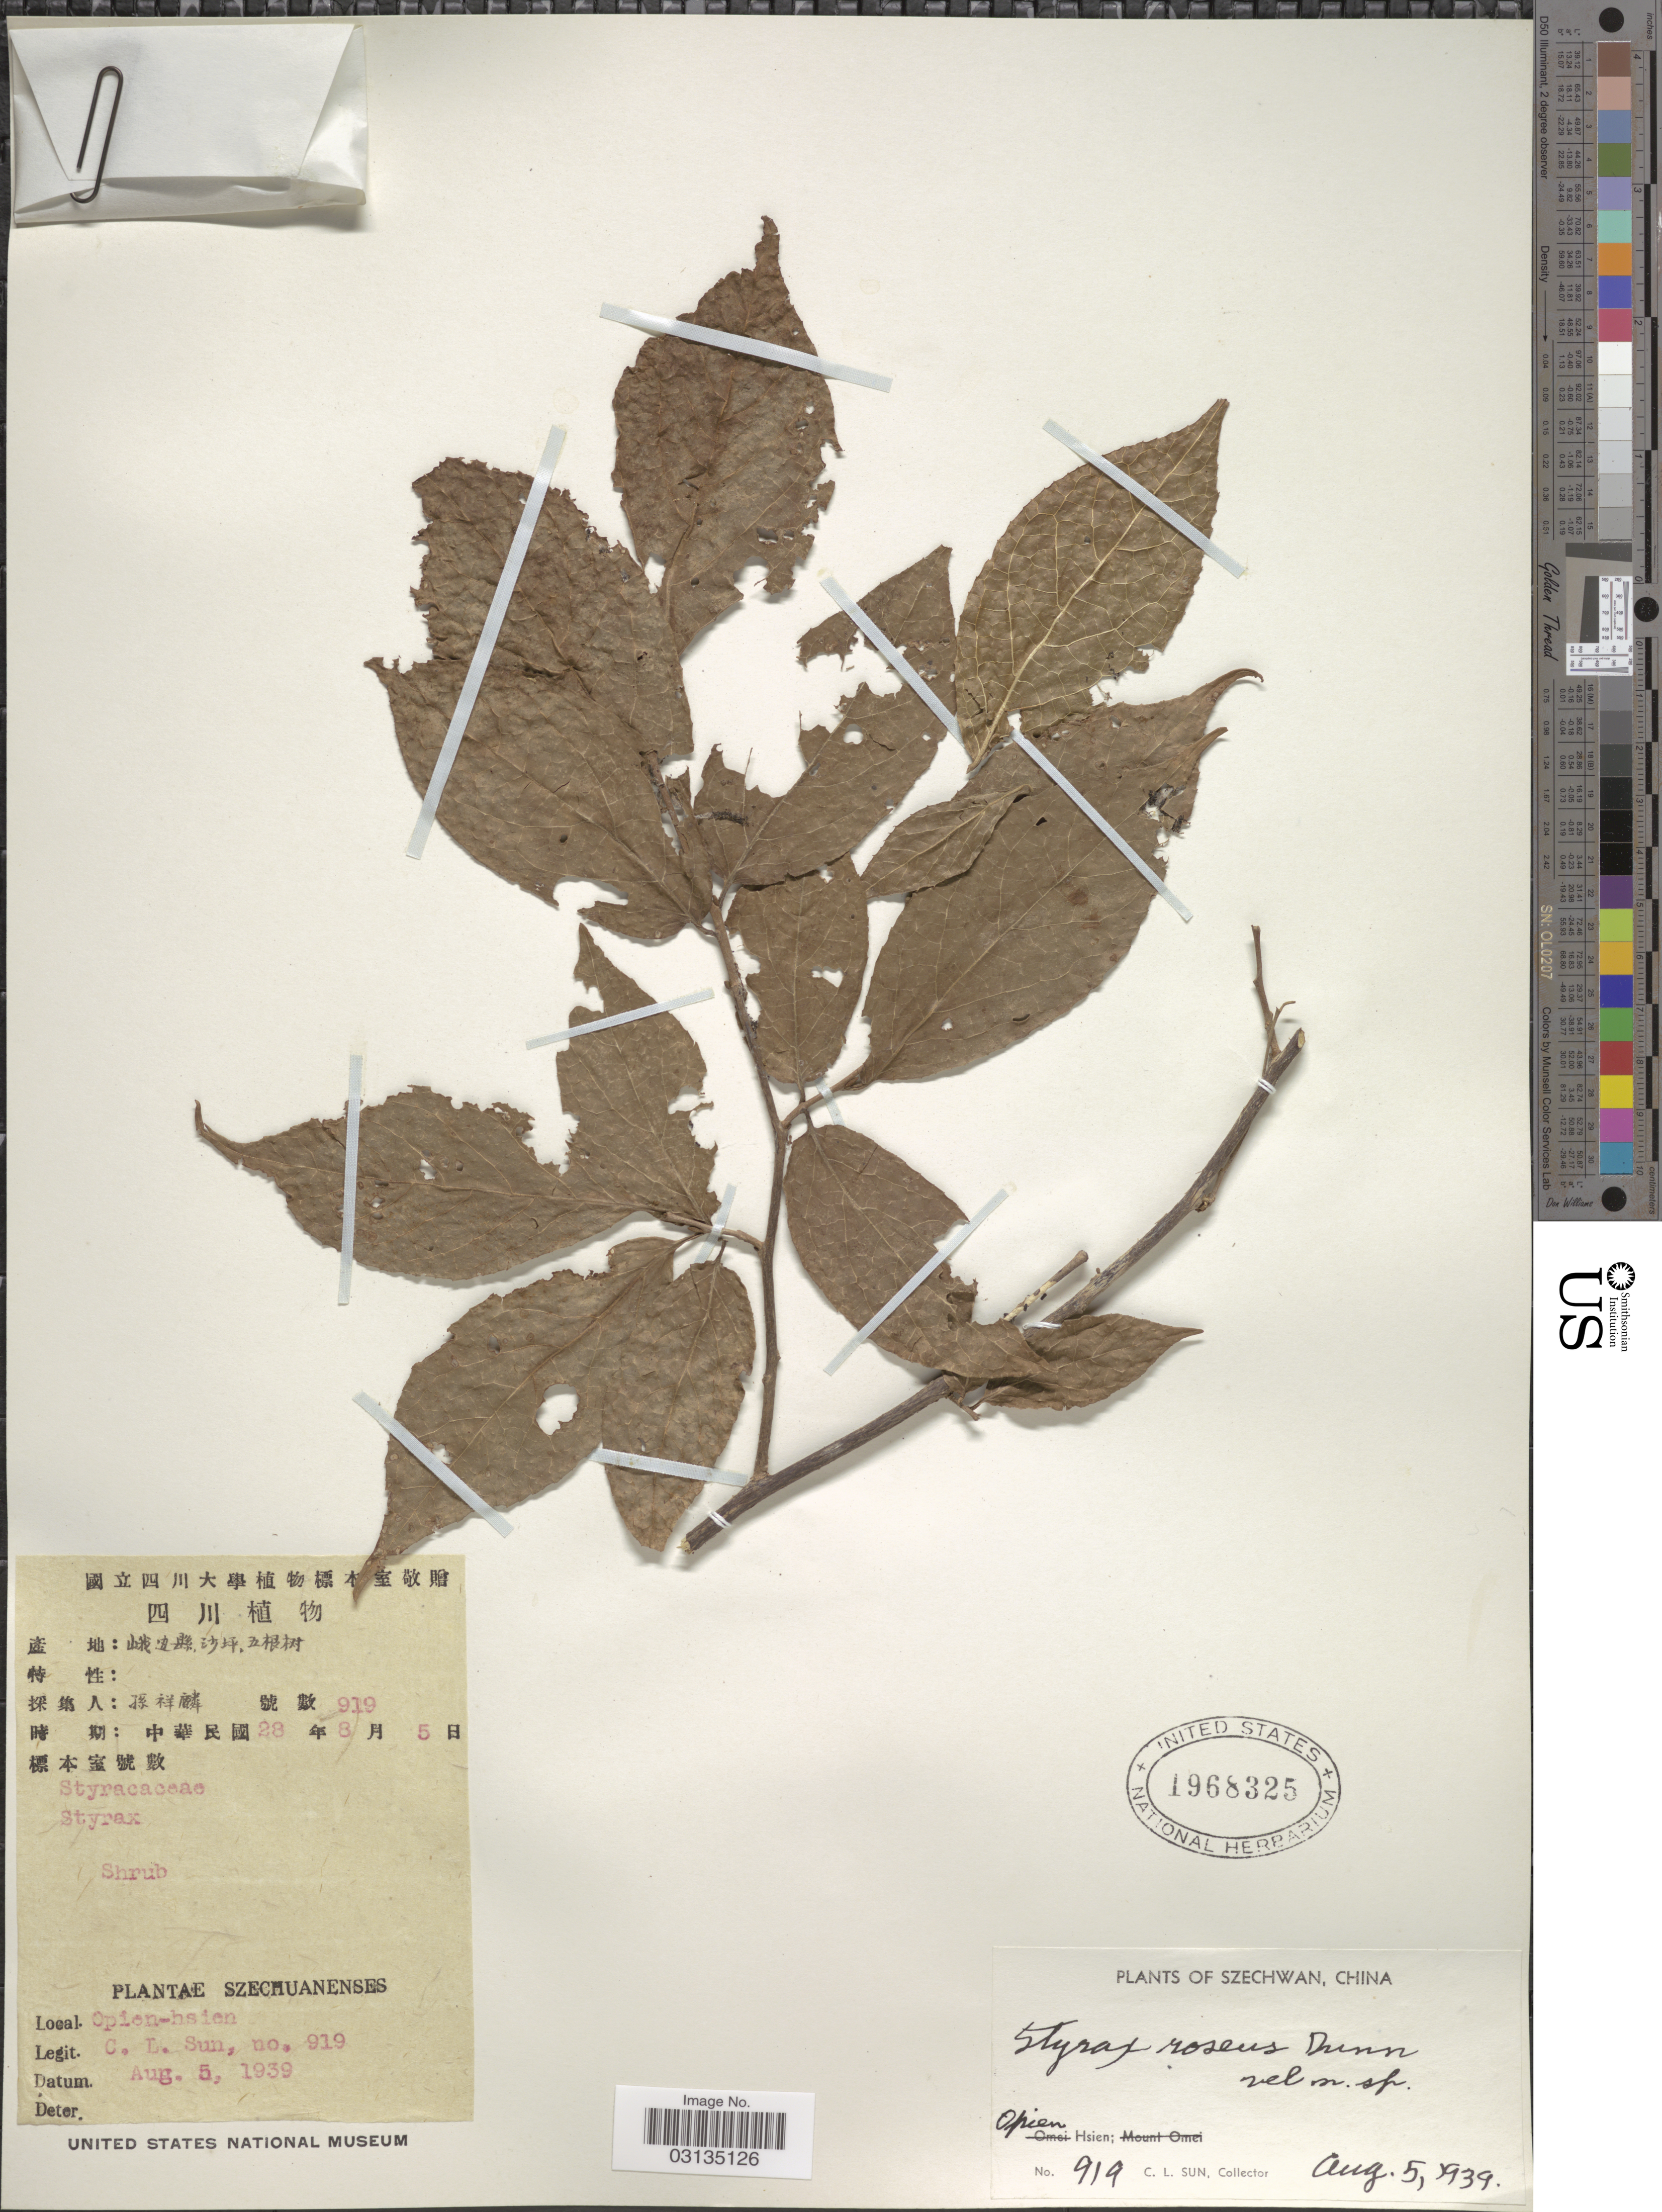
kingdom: Plantae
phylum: Tracheophyta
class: Magnoliopsida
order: Ericales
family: Styracaceae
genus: Styrax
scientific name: Styrax roseus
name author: Dunn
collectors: C. Sun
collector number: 919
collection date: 1939-08-05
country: China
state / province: Sichuan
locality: Szechwan, China, Opien-Hsien, Szechuanenses.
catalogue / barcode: US 1968325